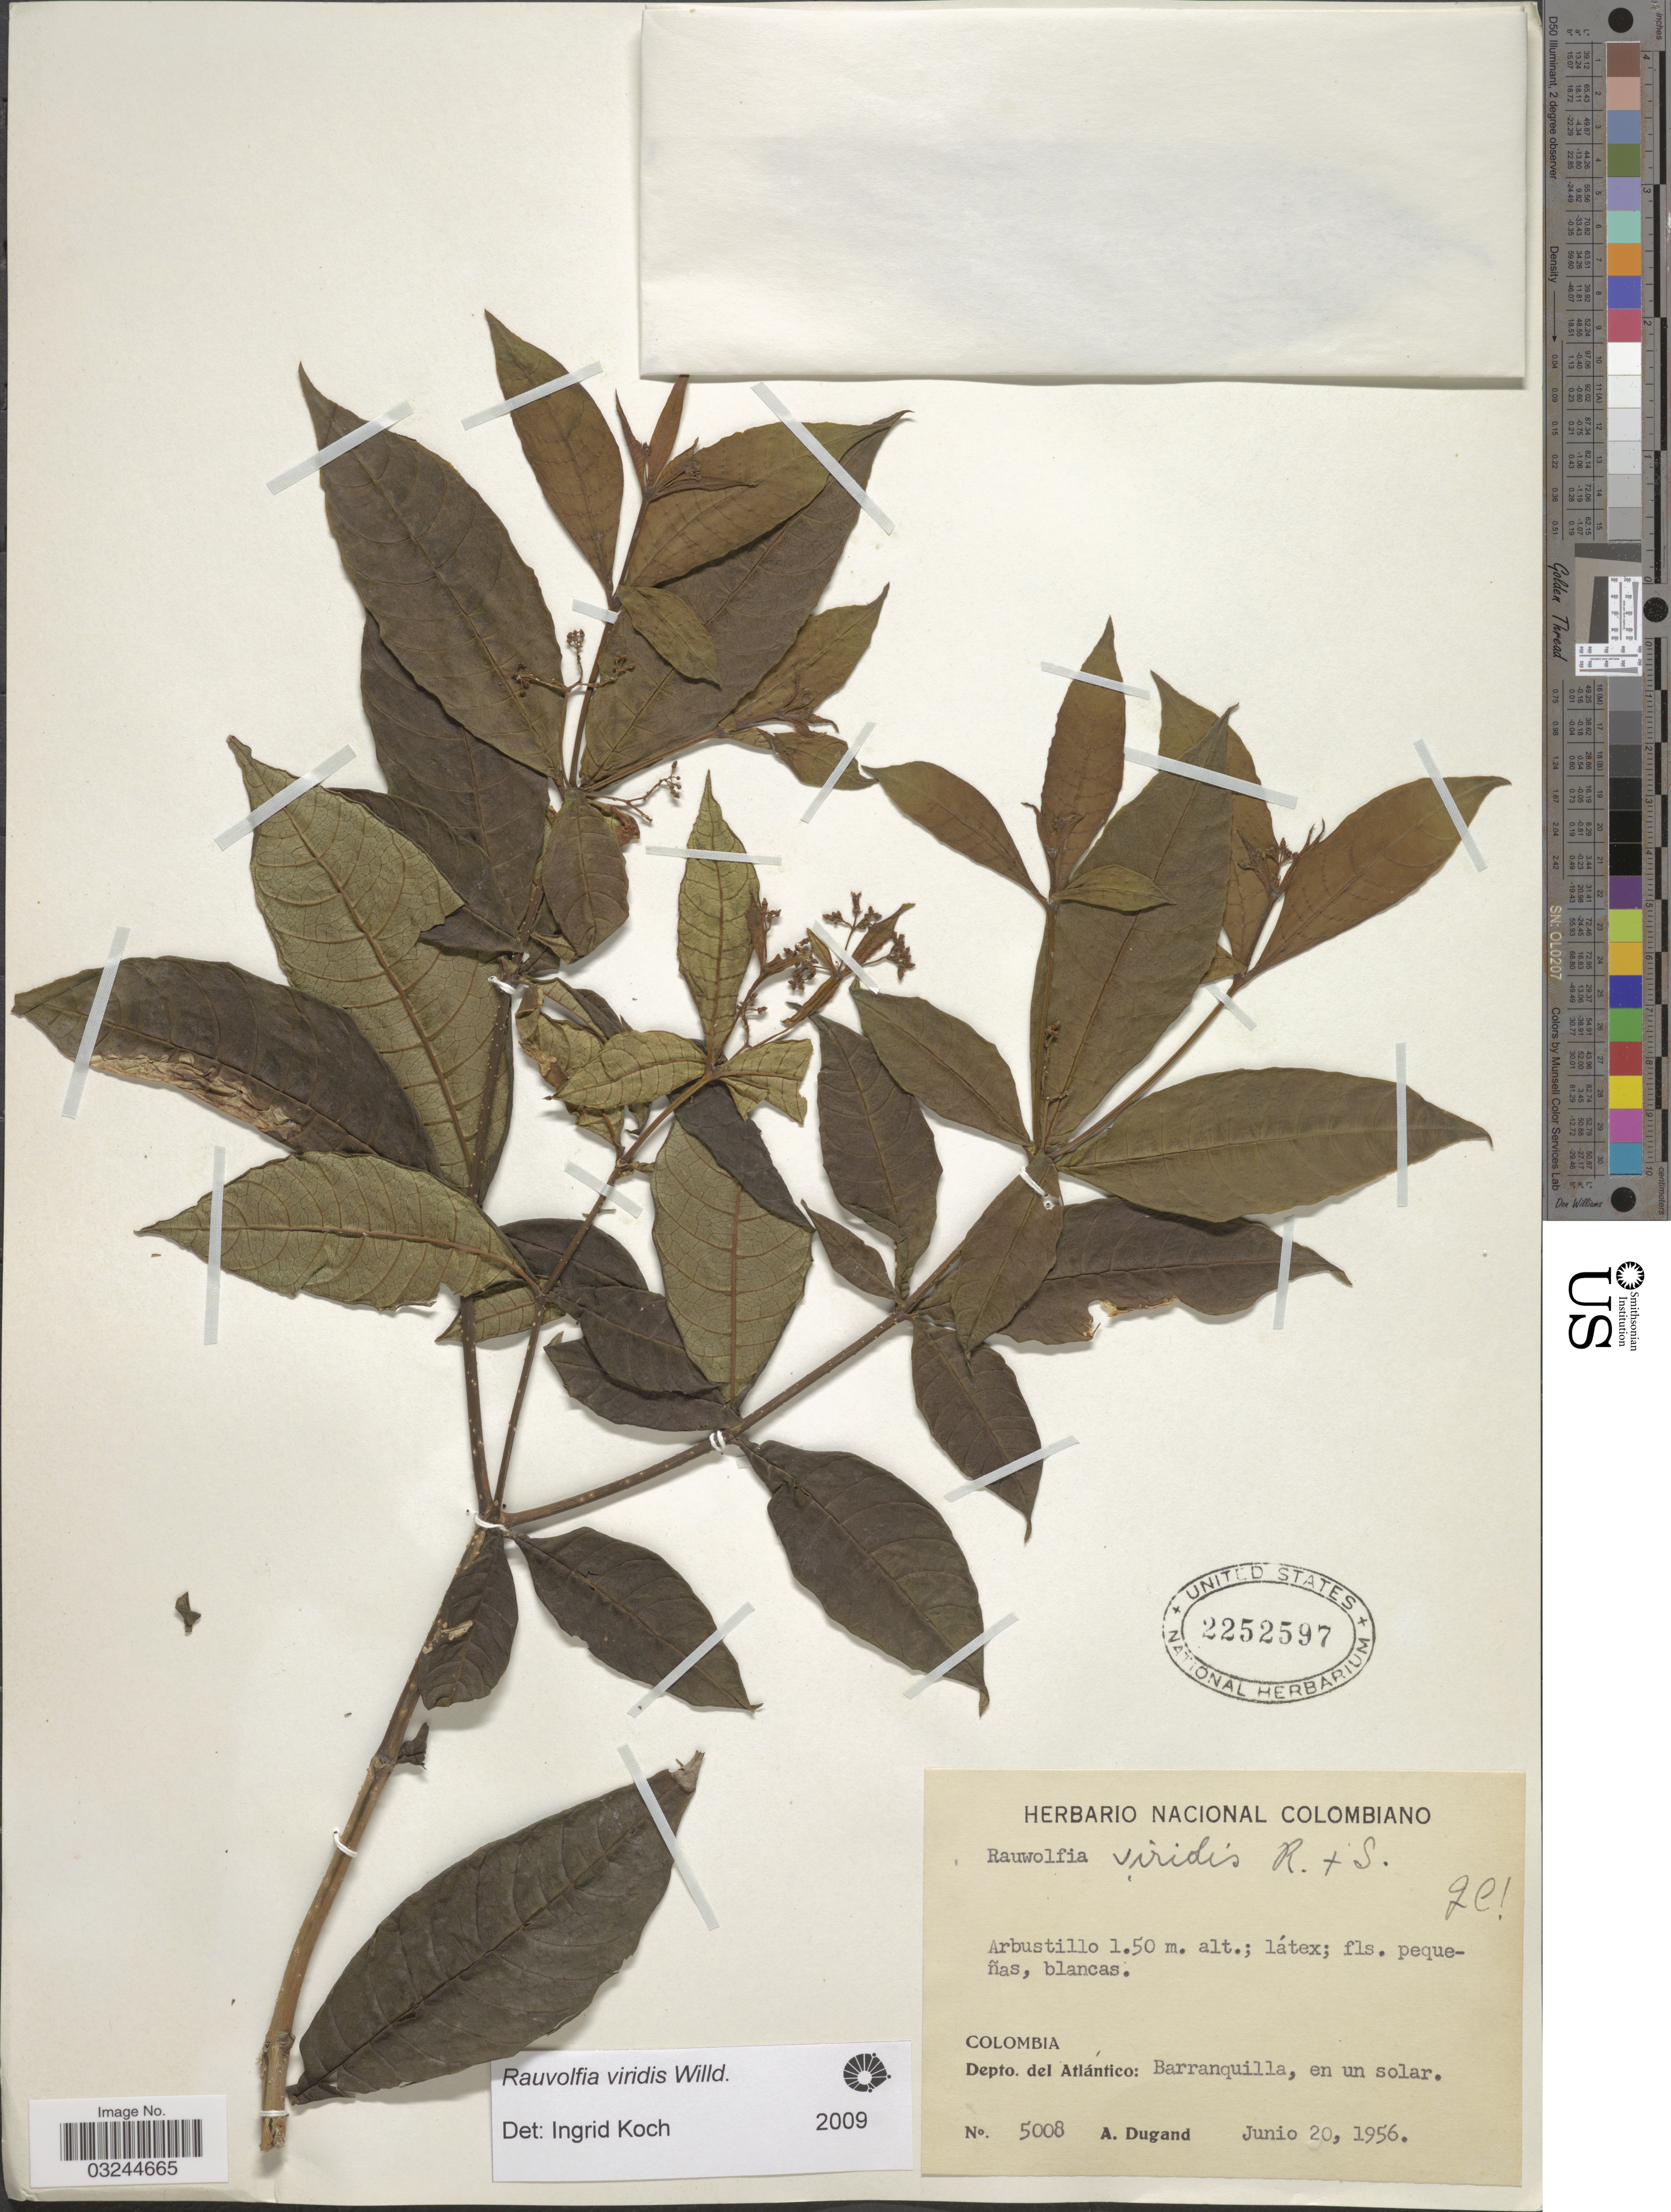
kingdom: Plantae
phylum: Tracheophyta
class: Magnoliopsida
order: Gentianales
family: Apocynaceae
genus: Rauvolfia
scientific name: Rauvolfia viridis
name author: Willd. ex Roem. & Schult.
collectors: A. Dugand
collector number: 5008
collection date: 1956-06-20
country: Colombia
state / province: Atlántico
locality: Depto. del Atlántico: Barranquilla, en un solar.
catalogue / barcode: US 2252597